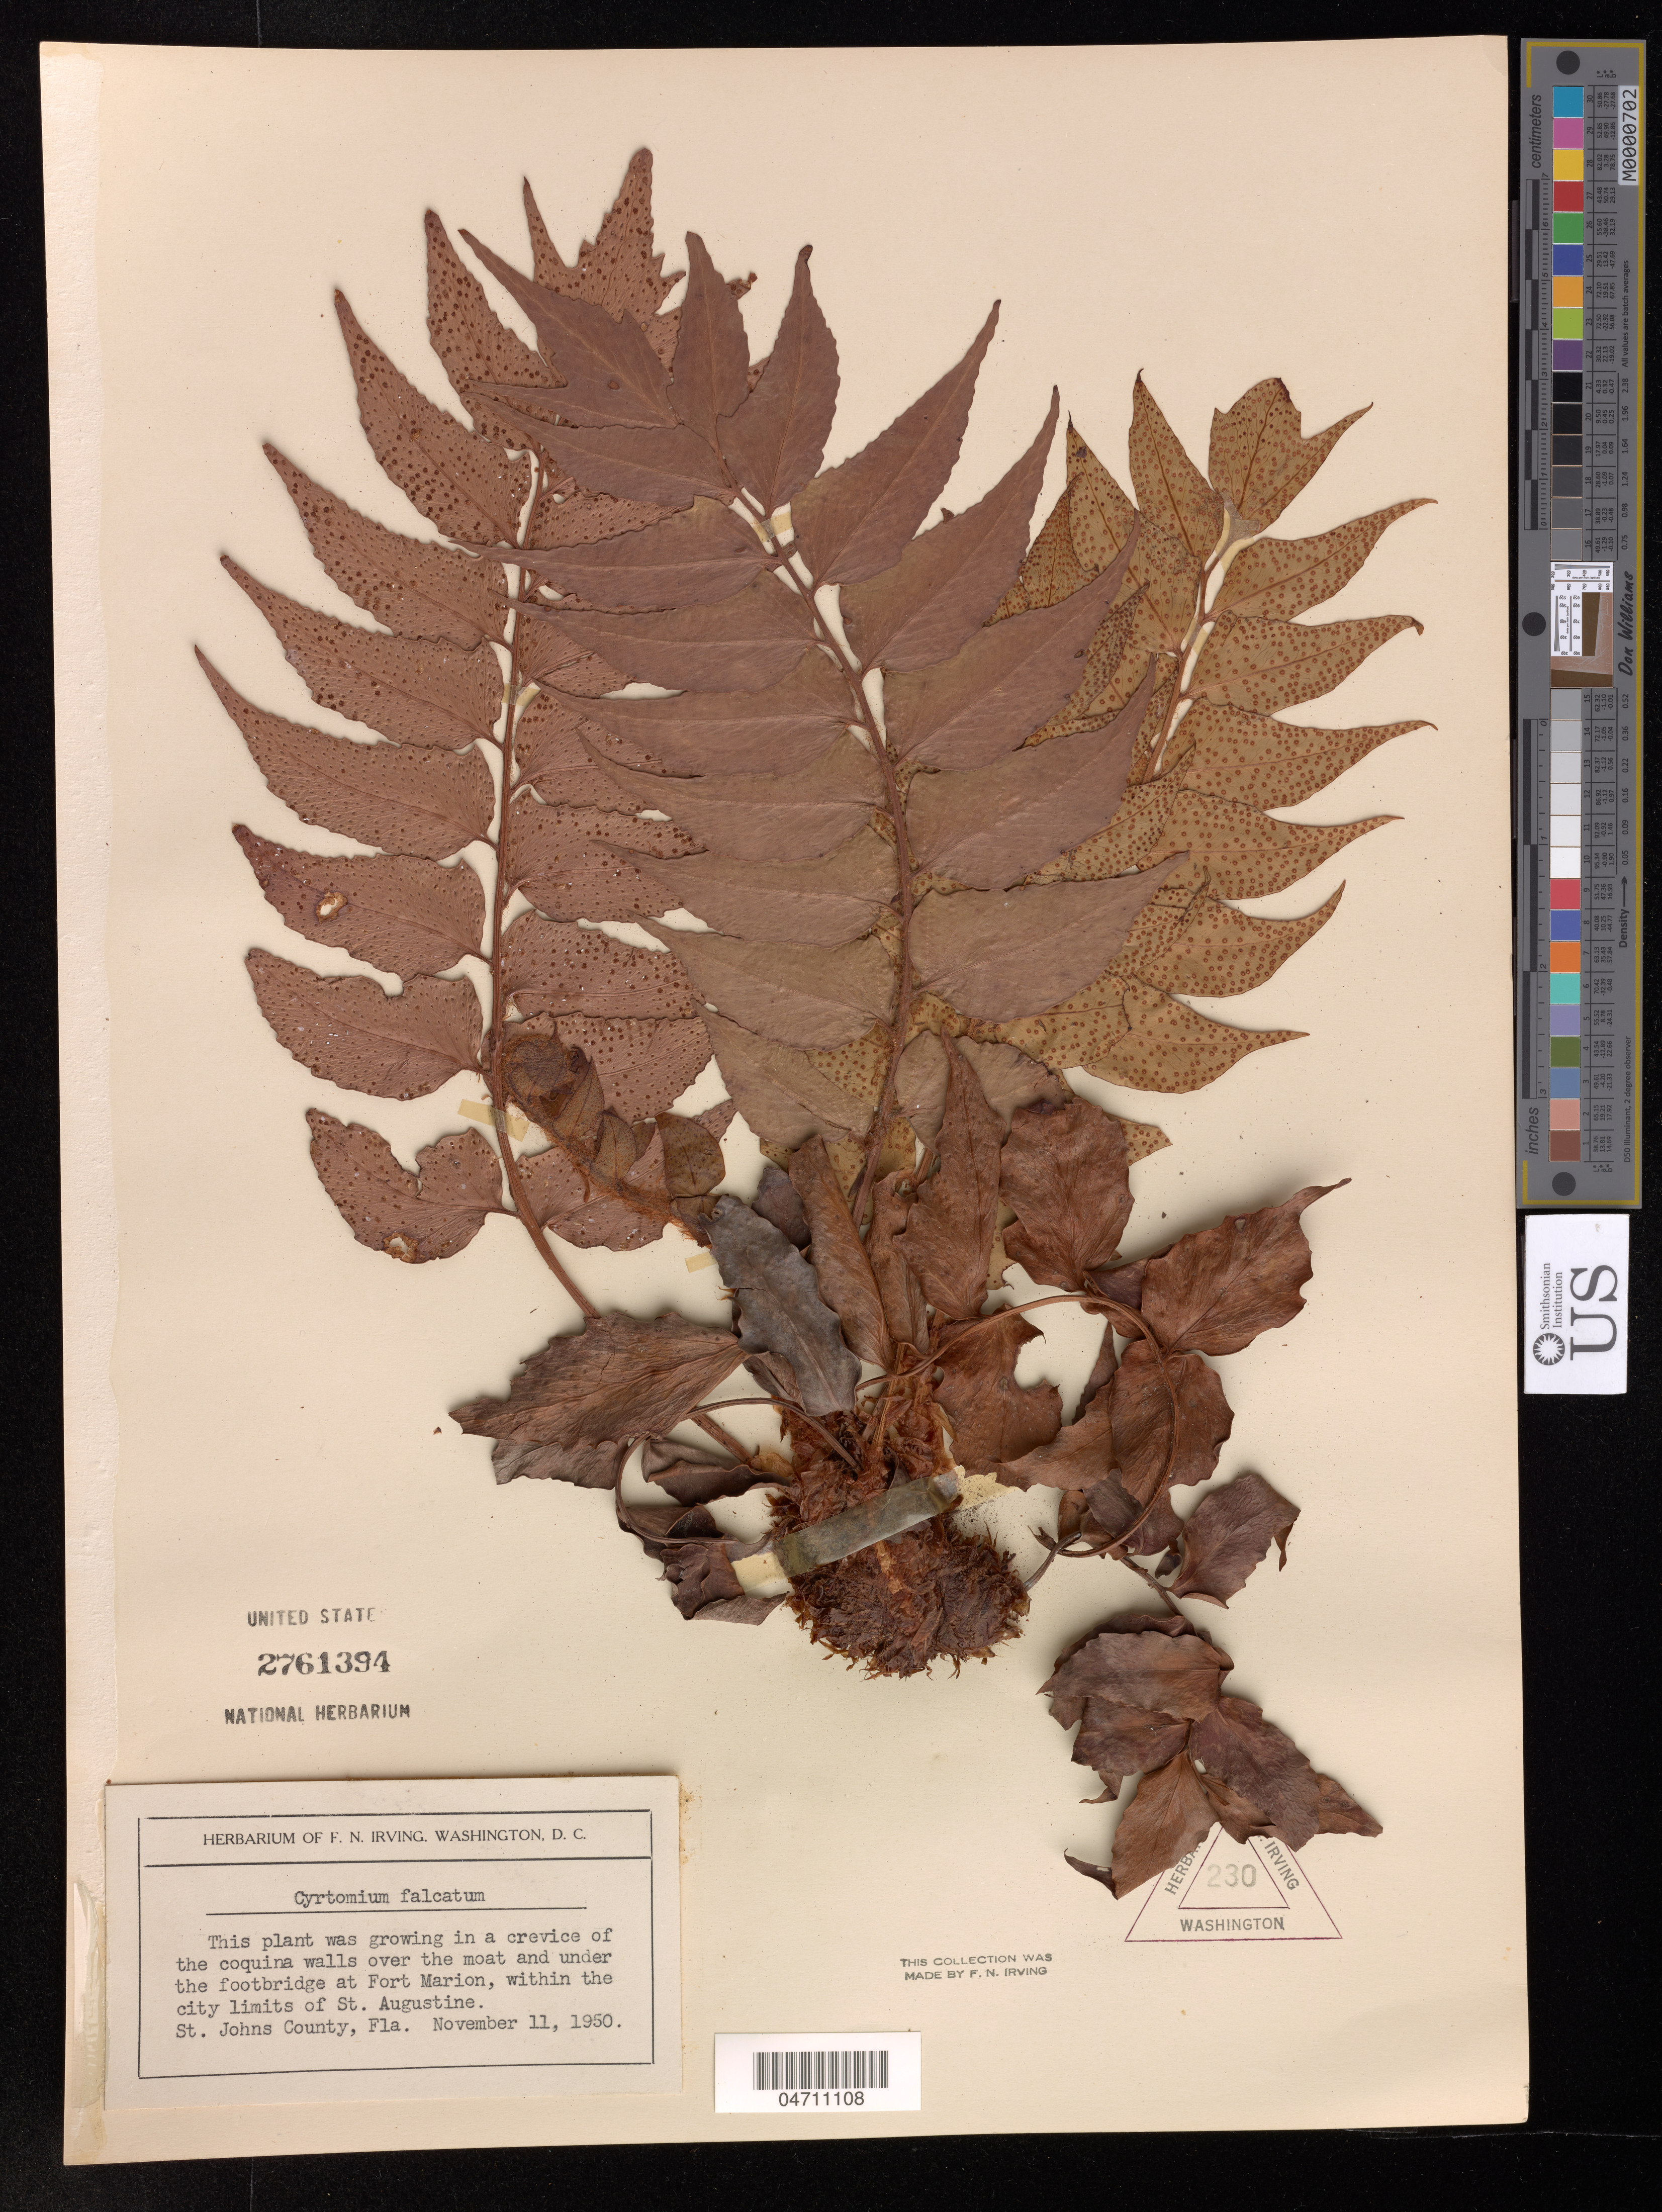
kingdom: Plantae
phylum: Tracheophyta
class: Polypodiopsida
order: Polypodiales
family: Dryopteridaceae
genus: Cyrtomium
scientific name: Cyrtomium falcatum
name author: (L. f.) C. Presl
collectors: ex herb. F.N. Irving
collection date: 1950-11-11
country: United States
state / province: Florida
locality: In a crevis of the coquina walls over the moat and under the footbridge at Fort Marion, within the city limits of St. Augustine, St. Johns County.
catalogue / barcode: US 2761394